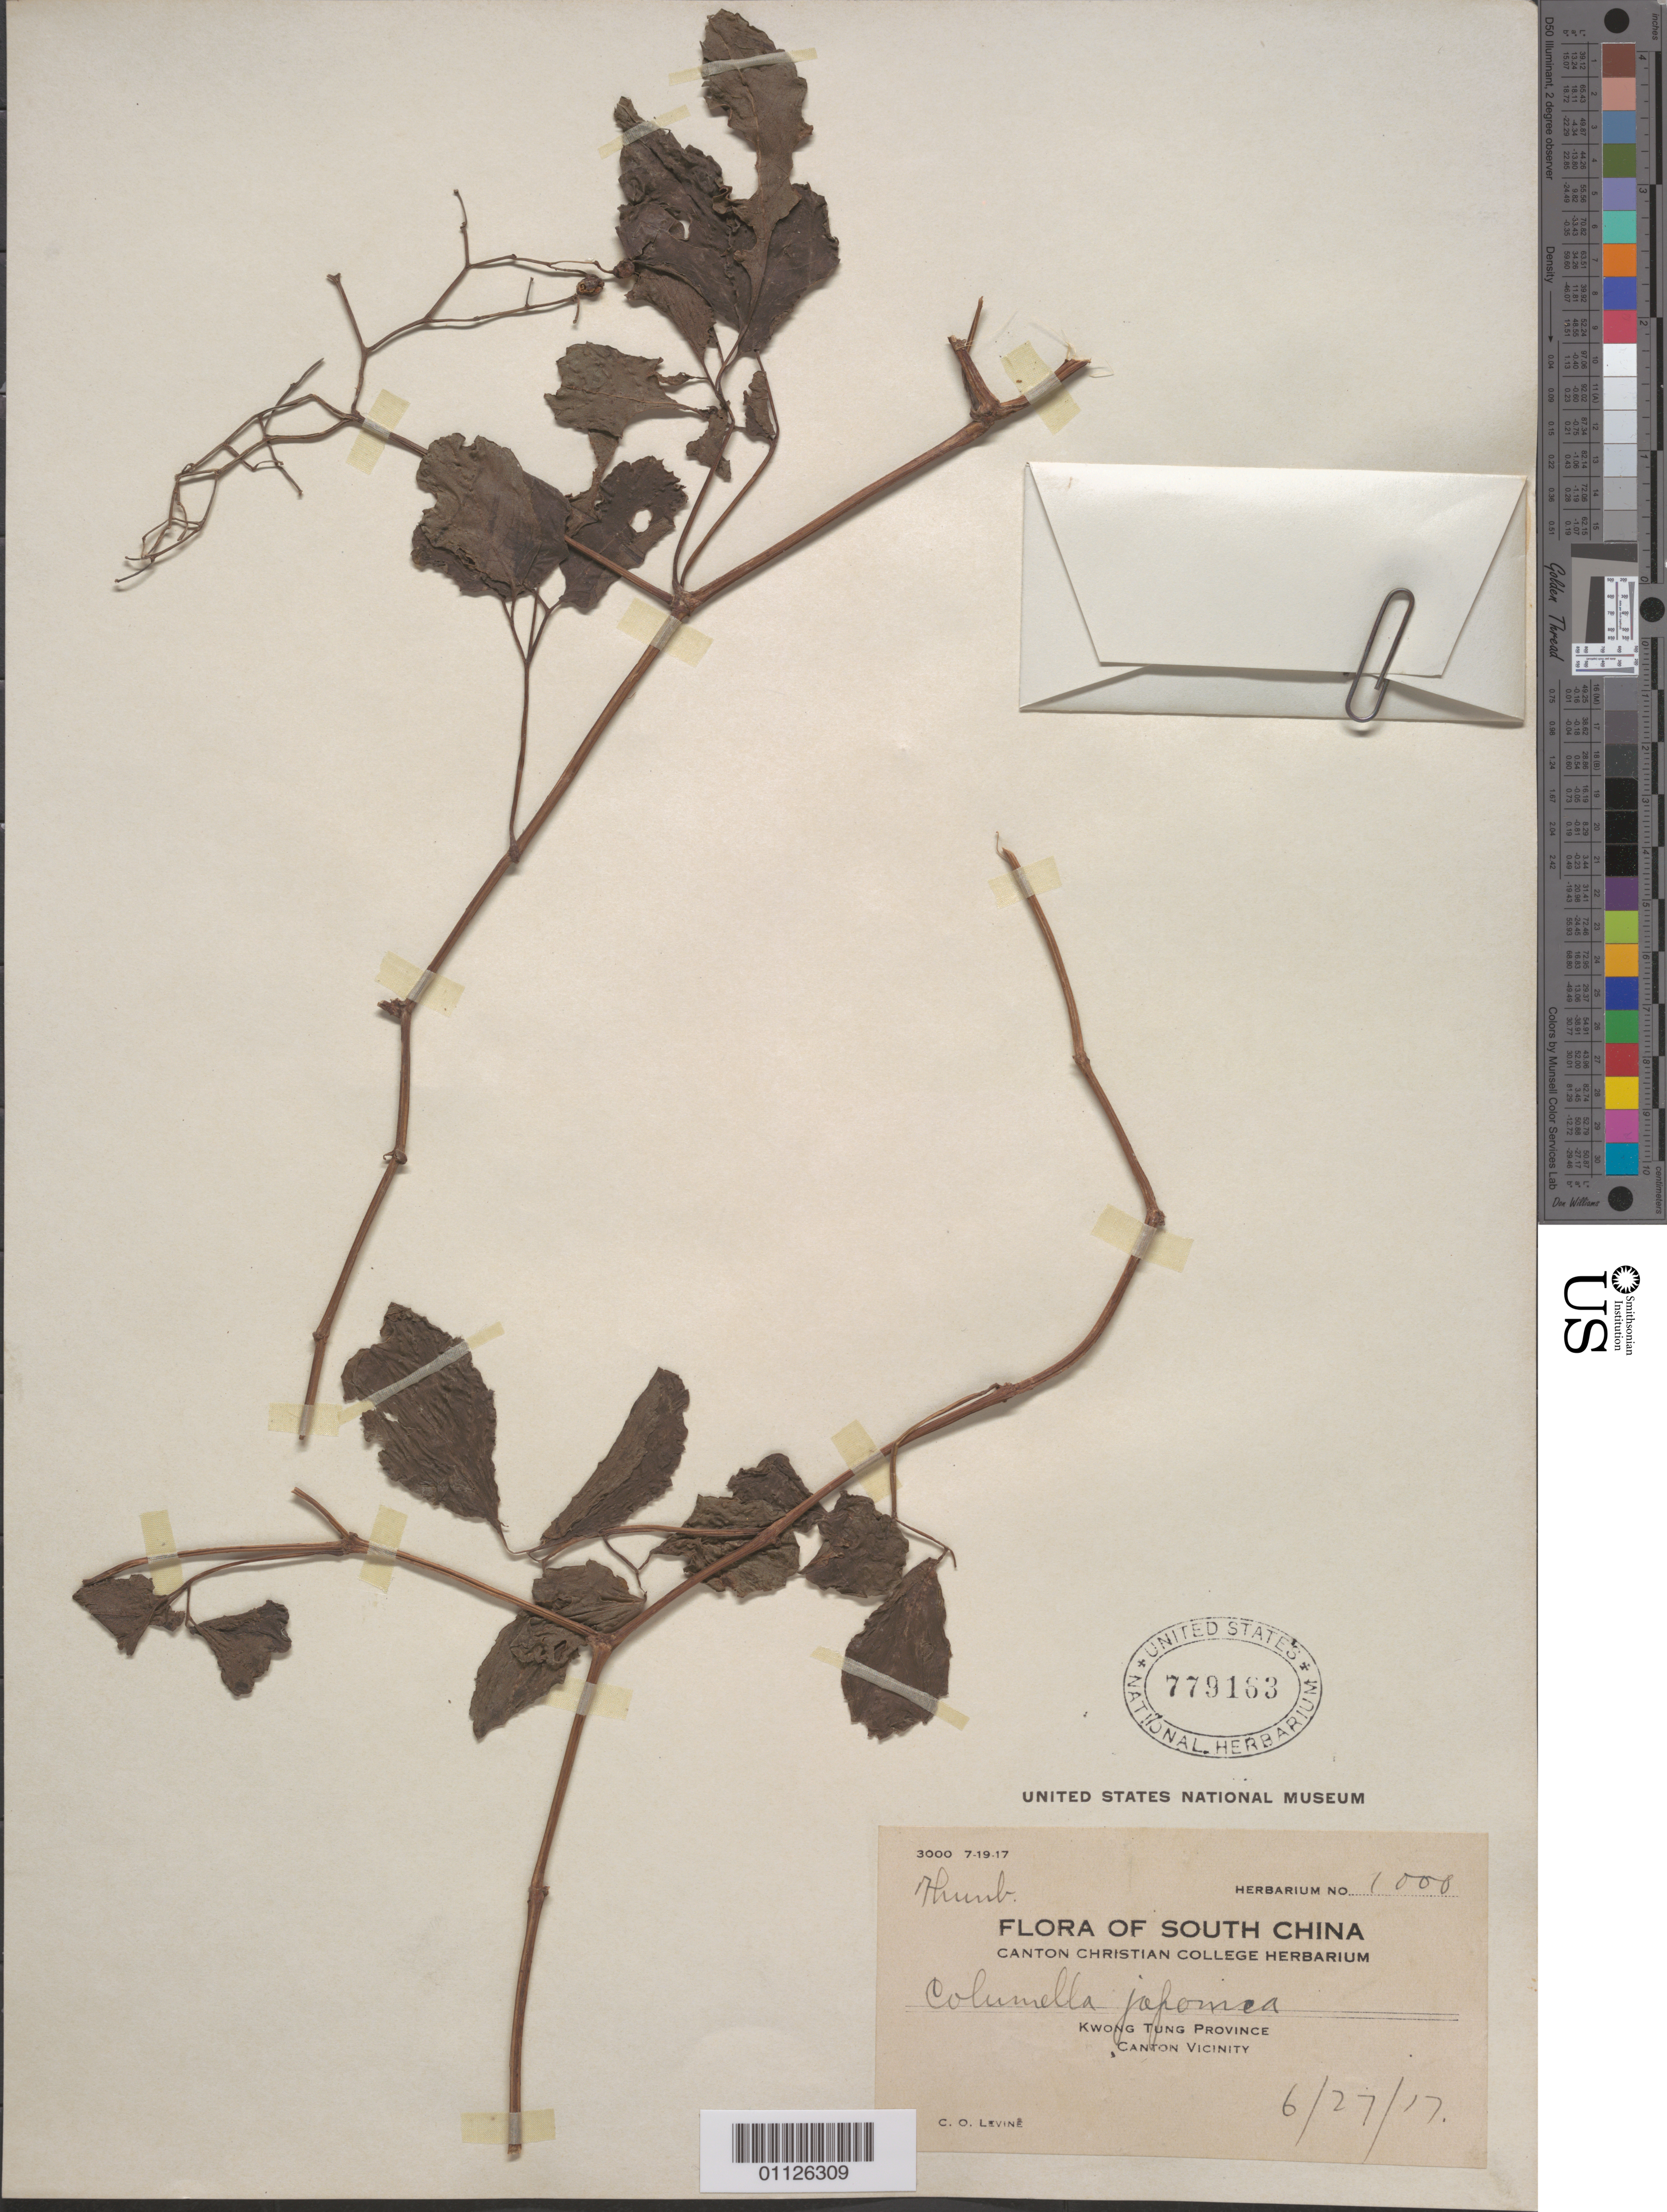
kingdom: Plantae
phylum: Tracheophyta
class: Magnoliopsida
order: Vitales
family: Vitaceae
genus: Causonis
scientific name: Causonis japonica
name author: (Thunb.) Raf.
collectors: C. O. Levine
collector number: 1000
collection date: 1917-06-27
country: China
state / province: Guangdong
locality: Canton Vicinity.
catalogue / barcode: US 779183